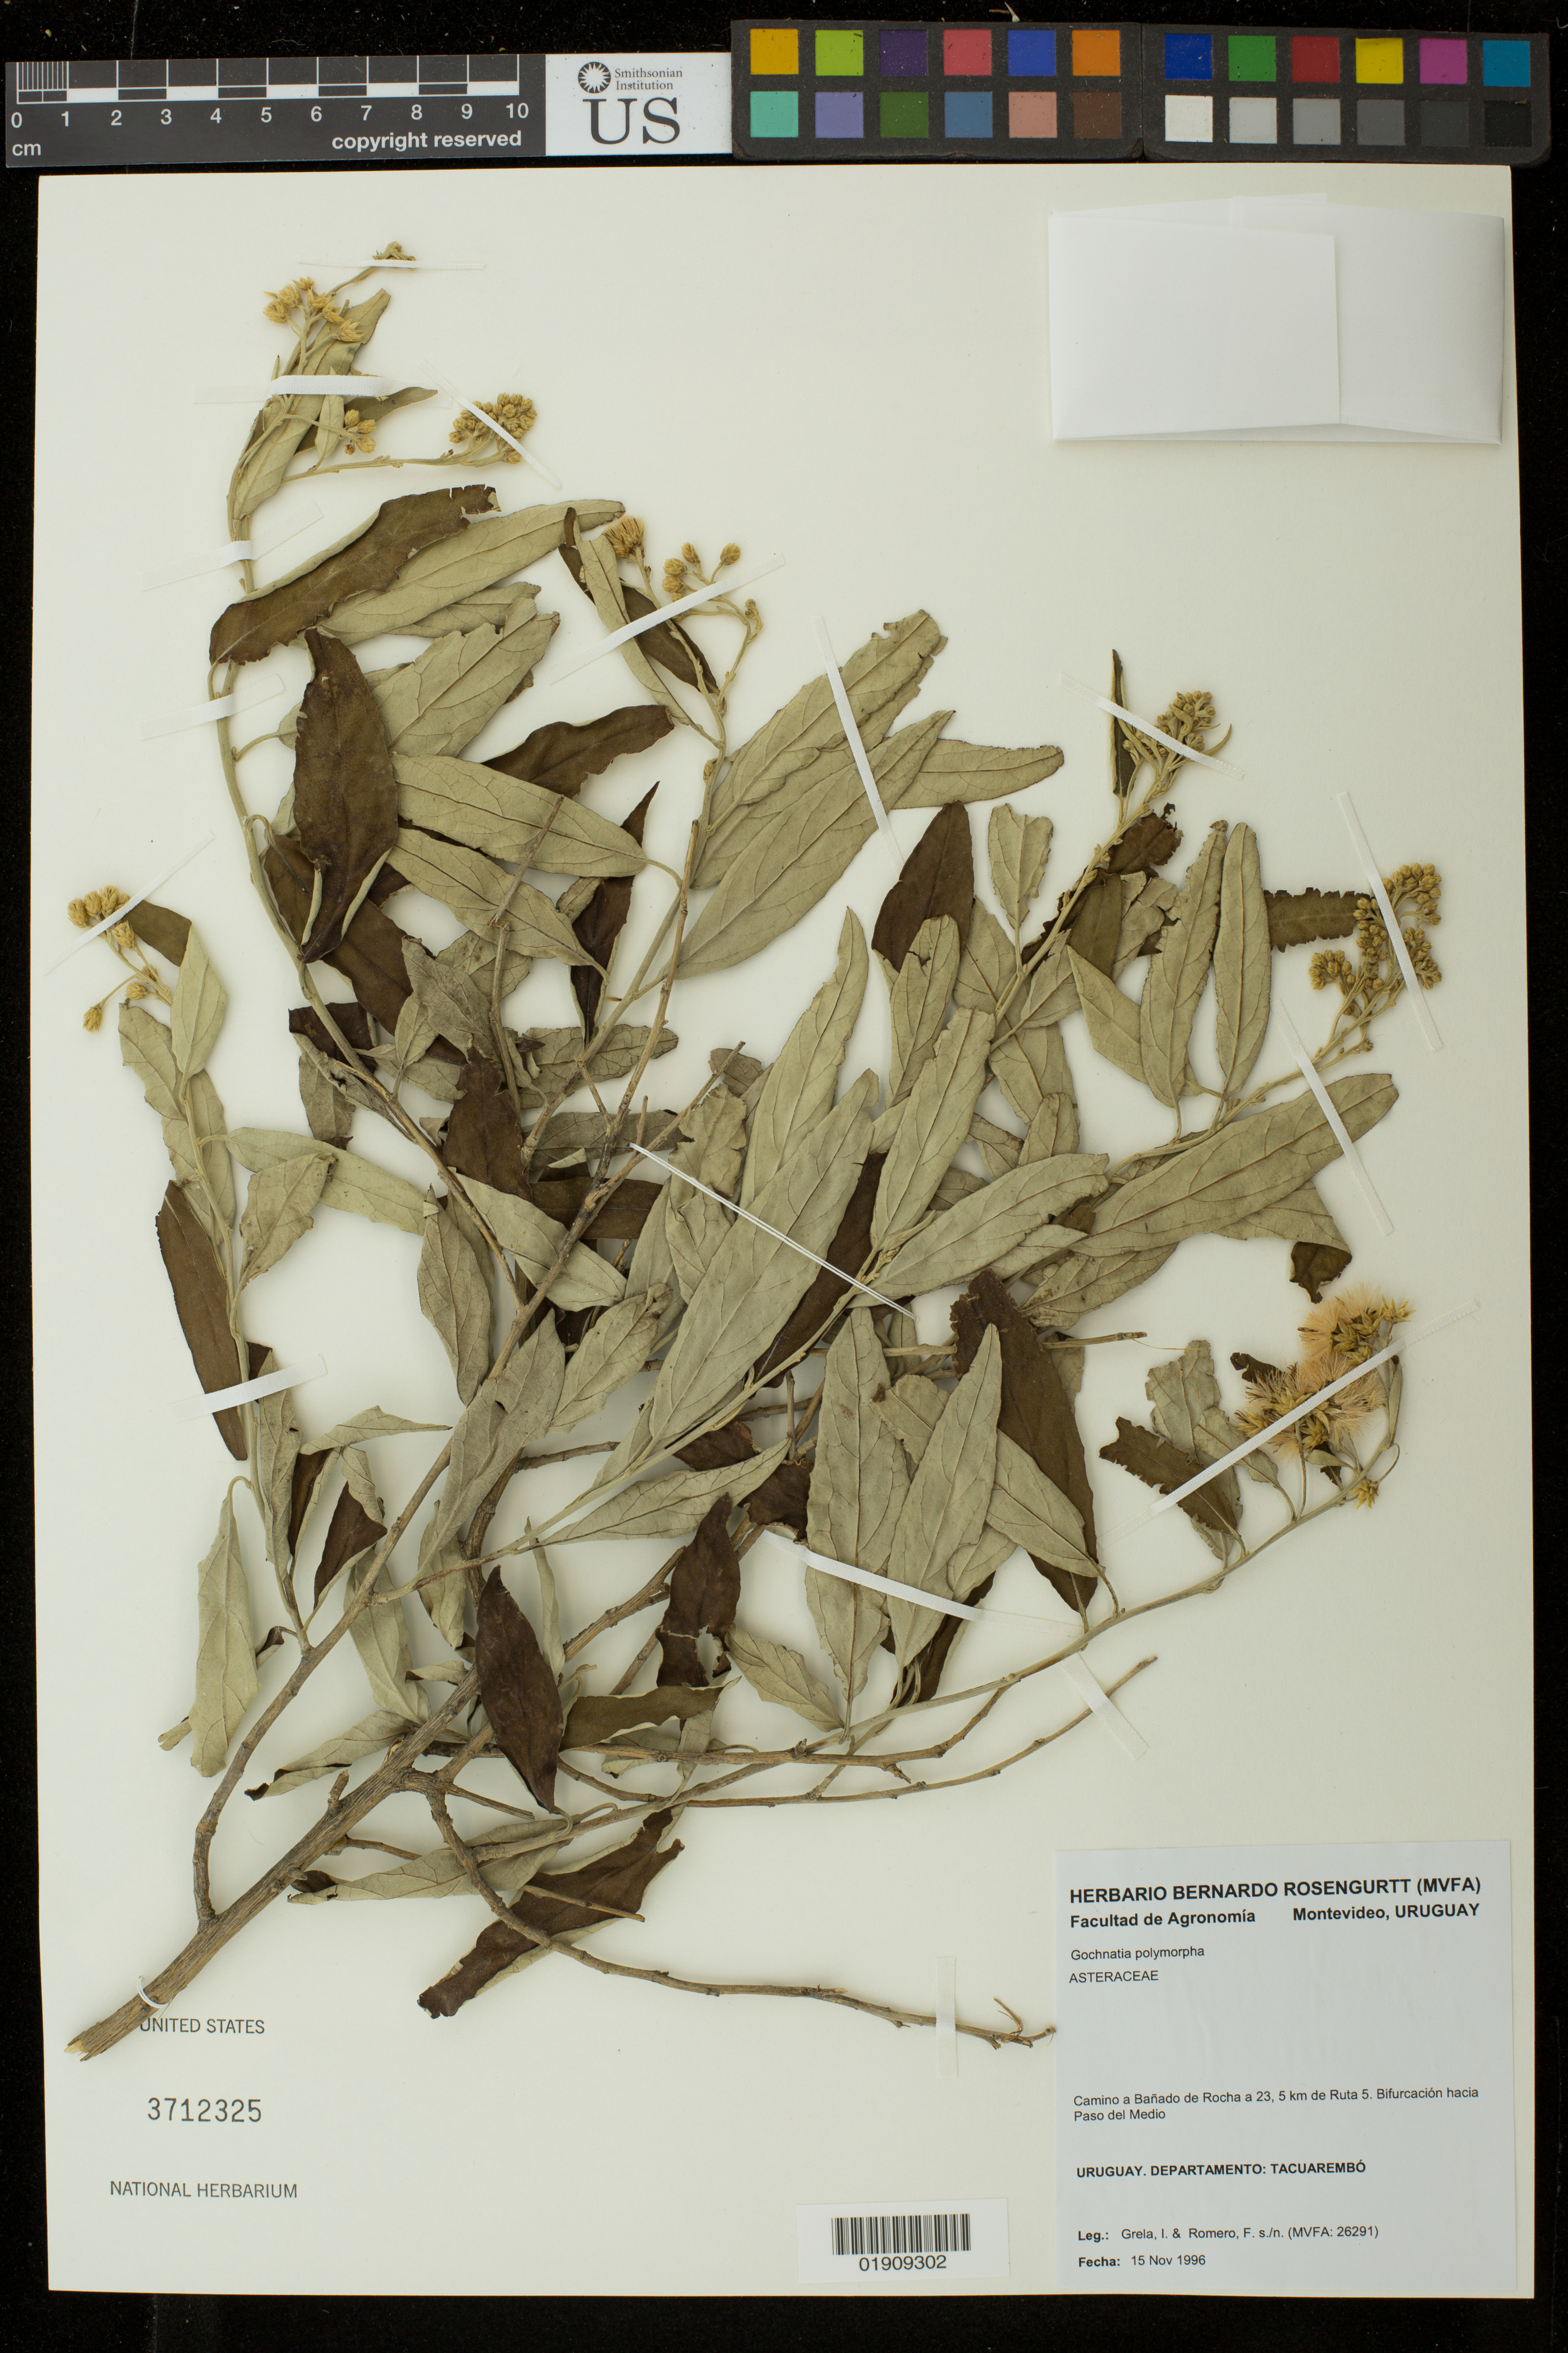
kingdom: Plantae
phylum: Tracheophyta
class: Magnoliopsida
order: Asterales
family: Asteraceae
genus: Moquiniastrum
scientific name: Moquiniastrum polymorphum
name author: (Less.) G. Sancho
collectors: I. Grela & F. Romero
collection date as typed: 15 November 1996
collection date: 1996-11-15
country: Uruguay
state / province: Tacuarembó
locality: Camino a Banado de Rocha a 23, 5 km de Ruta 5. Bufurcacion hascia Paso del Medio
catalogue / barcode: US 3712325